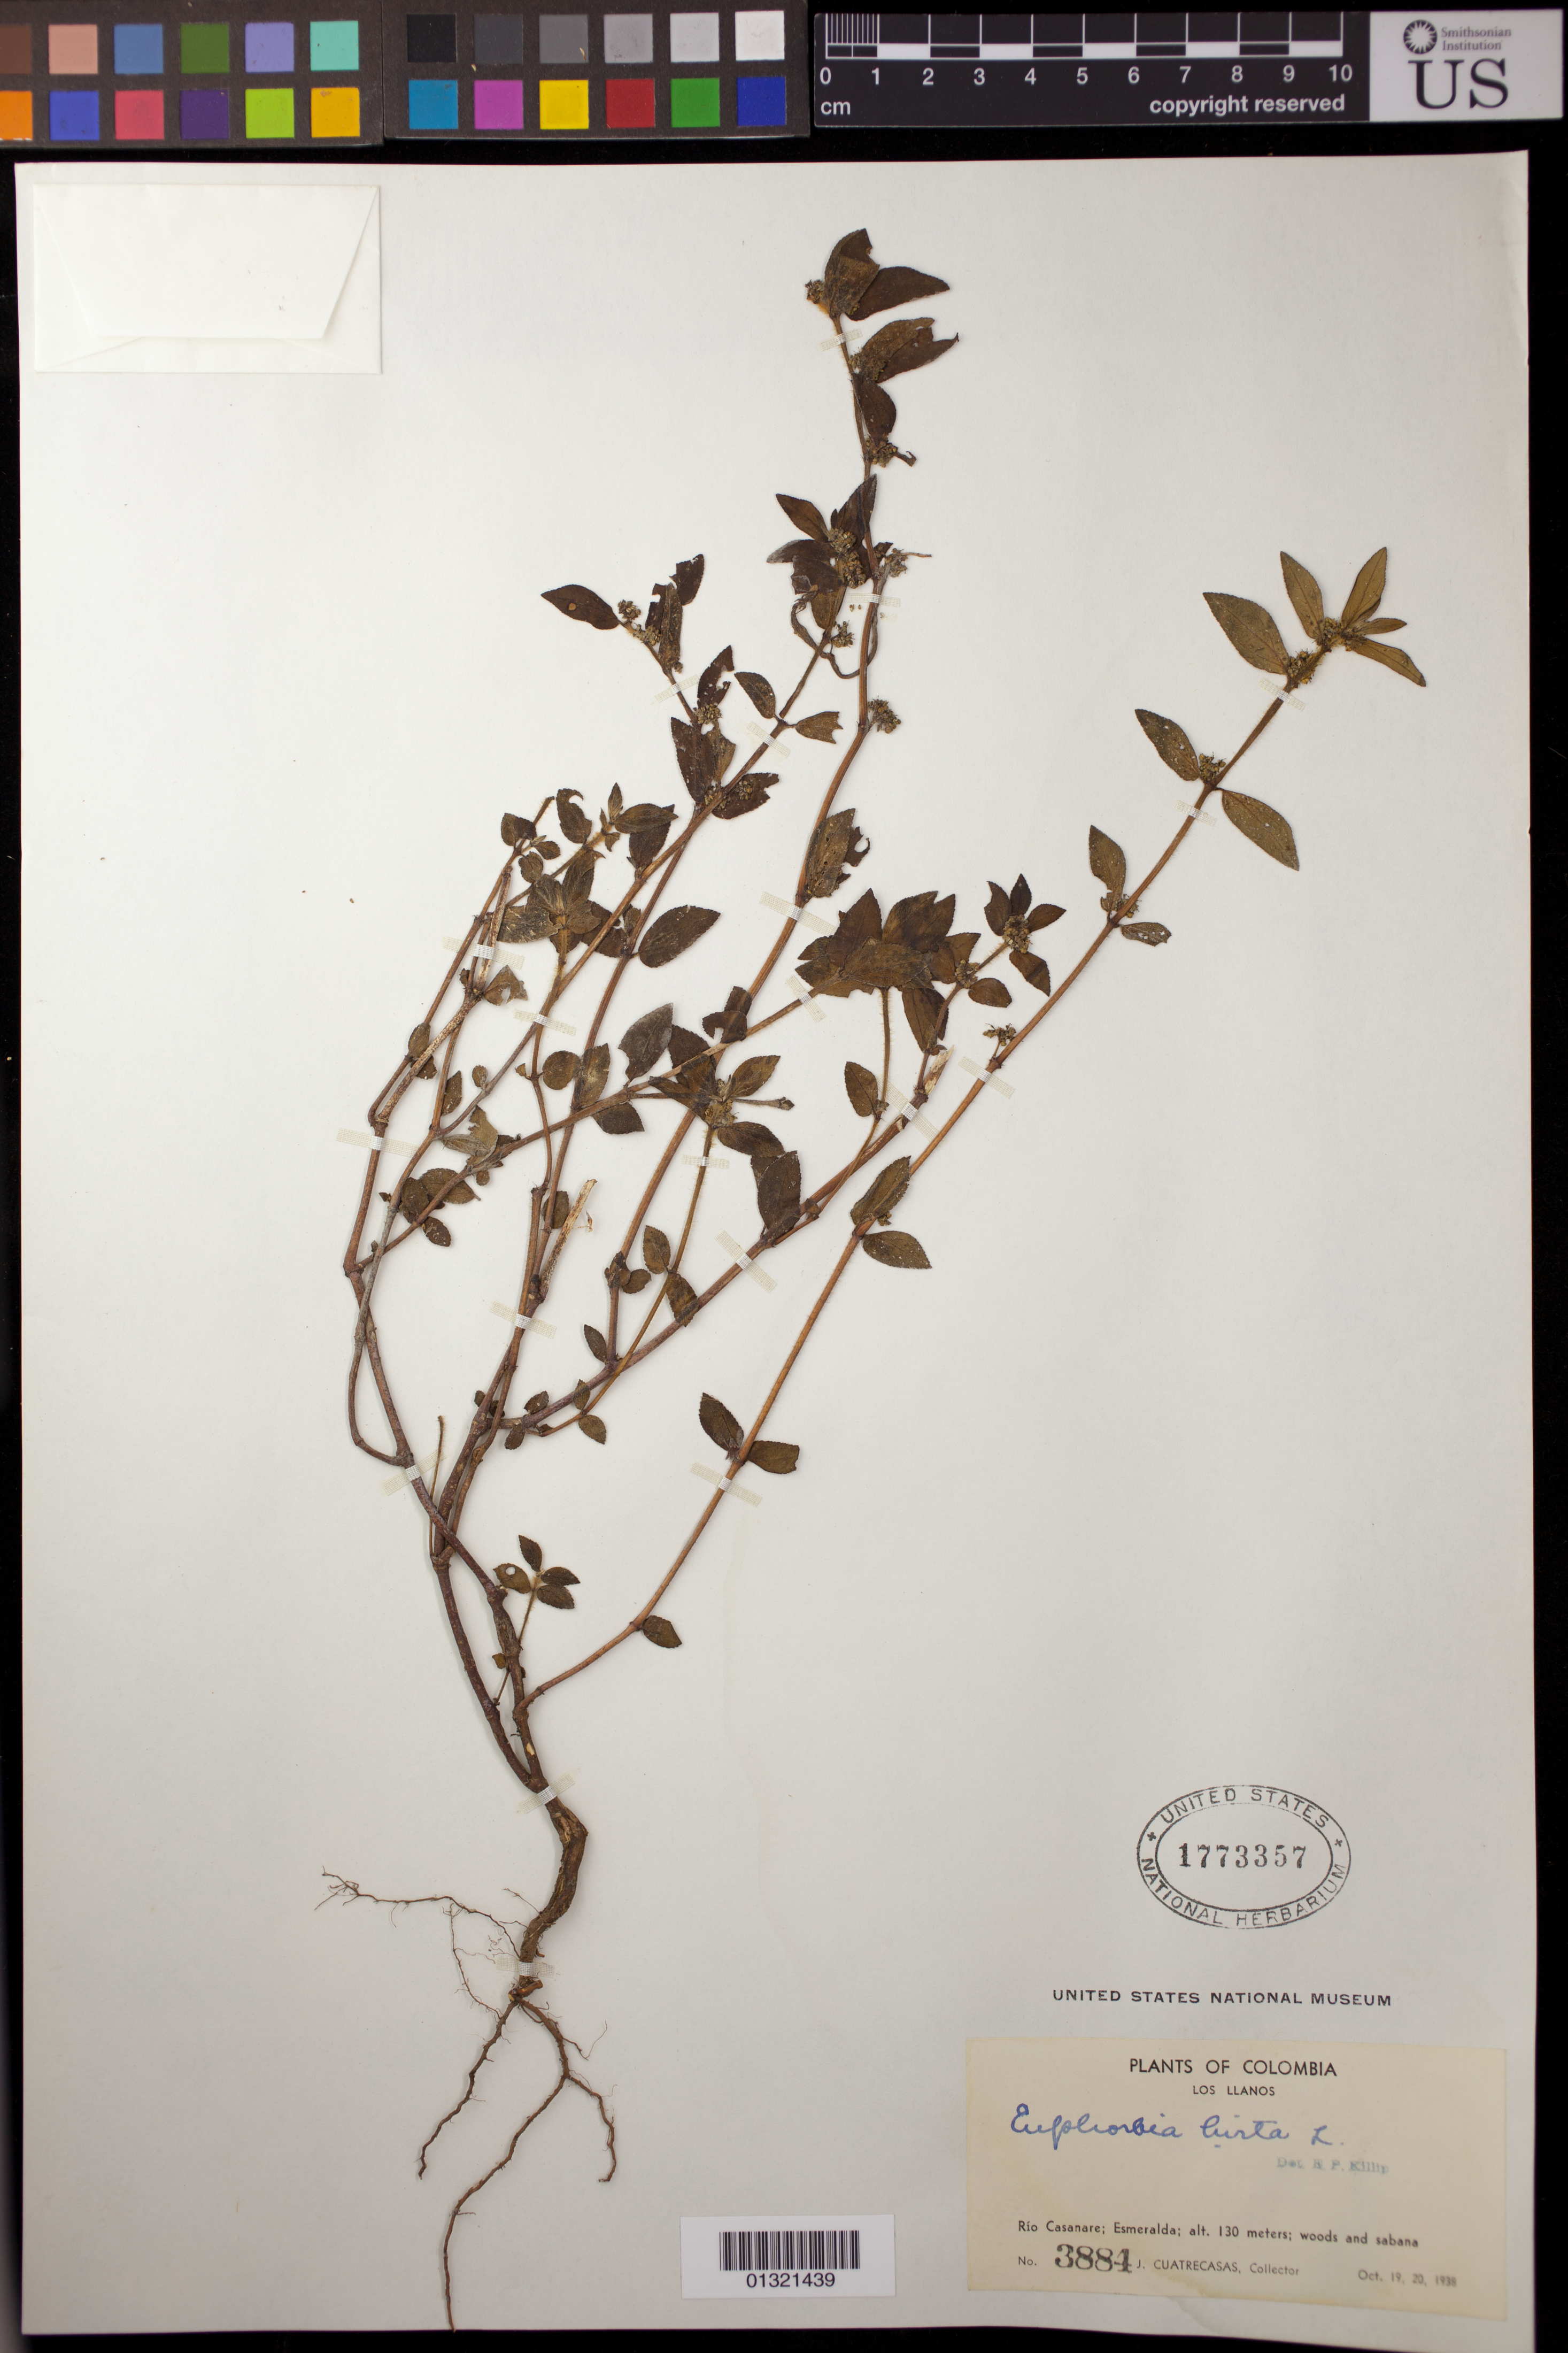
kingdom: Plantae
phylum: Tracheophyta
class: Magnoliopsida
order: Malpighiales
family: Euphorbiaceae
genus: Euphorbia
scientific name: Euphorbia hirta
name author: L.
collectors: J. Cuatrecasas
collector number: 3884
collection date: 1938-10-19/1938-10-20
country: Colombia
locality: Los Llanos; Río Casanare; Esmeralda;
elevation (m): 130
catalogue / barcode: US 1773357